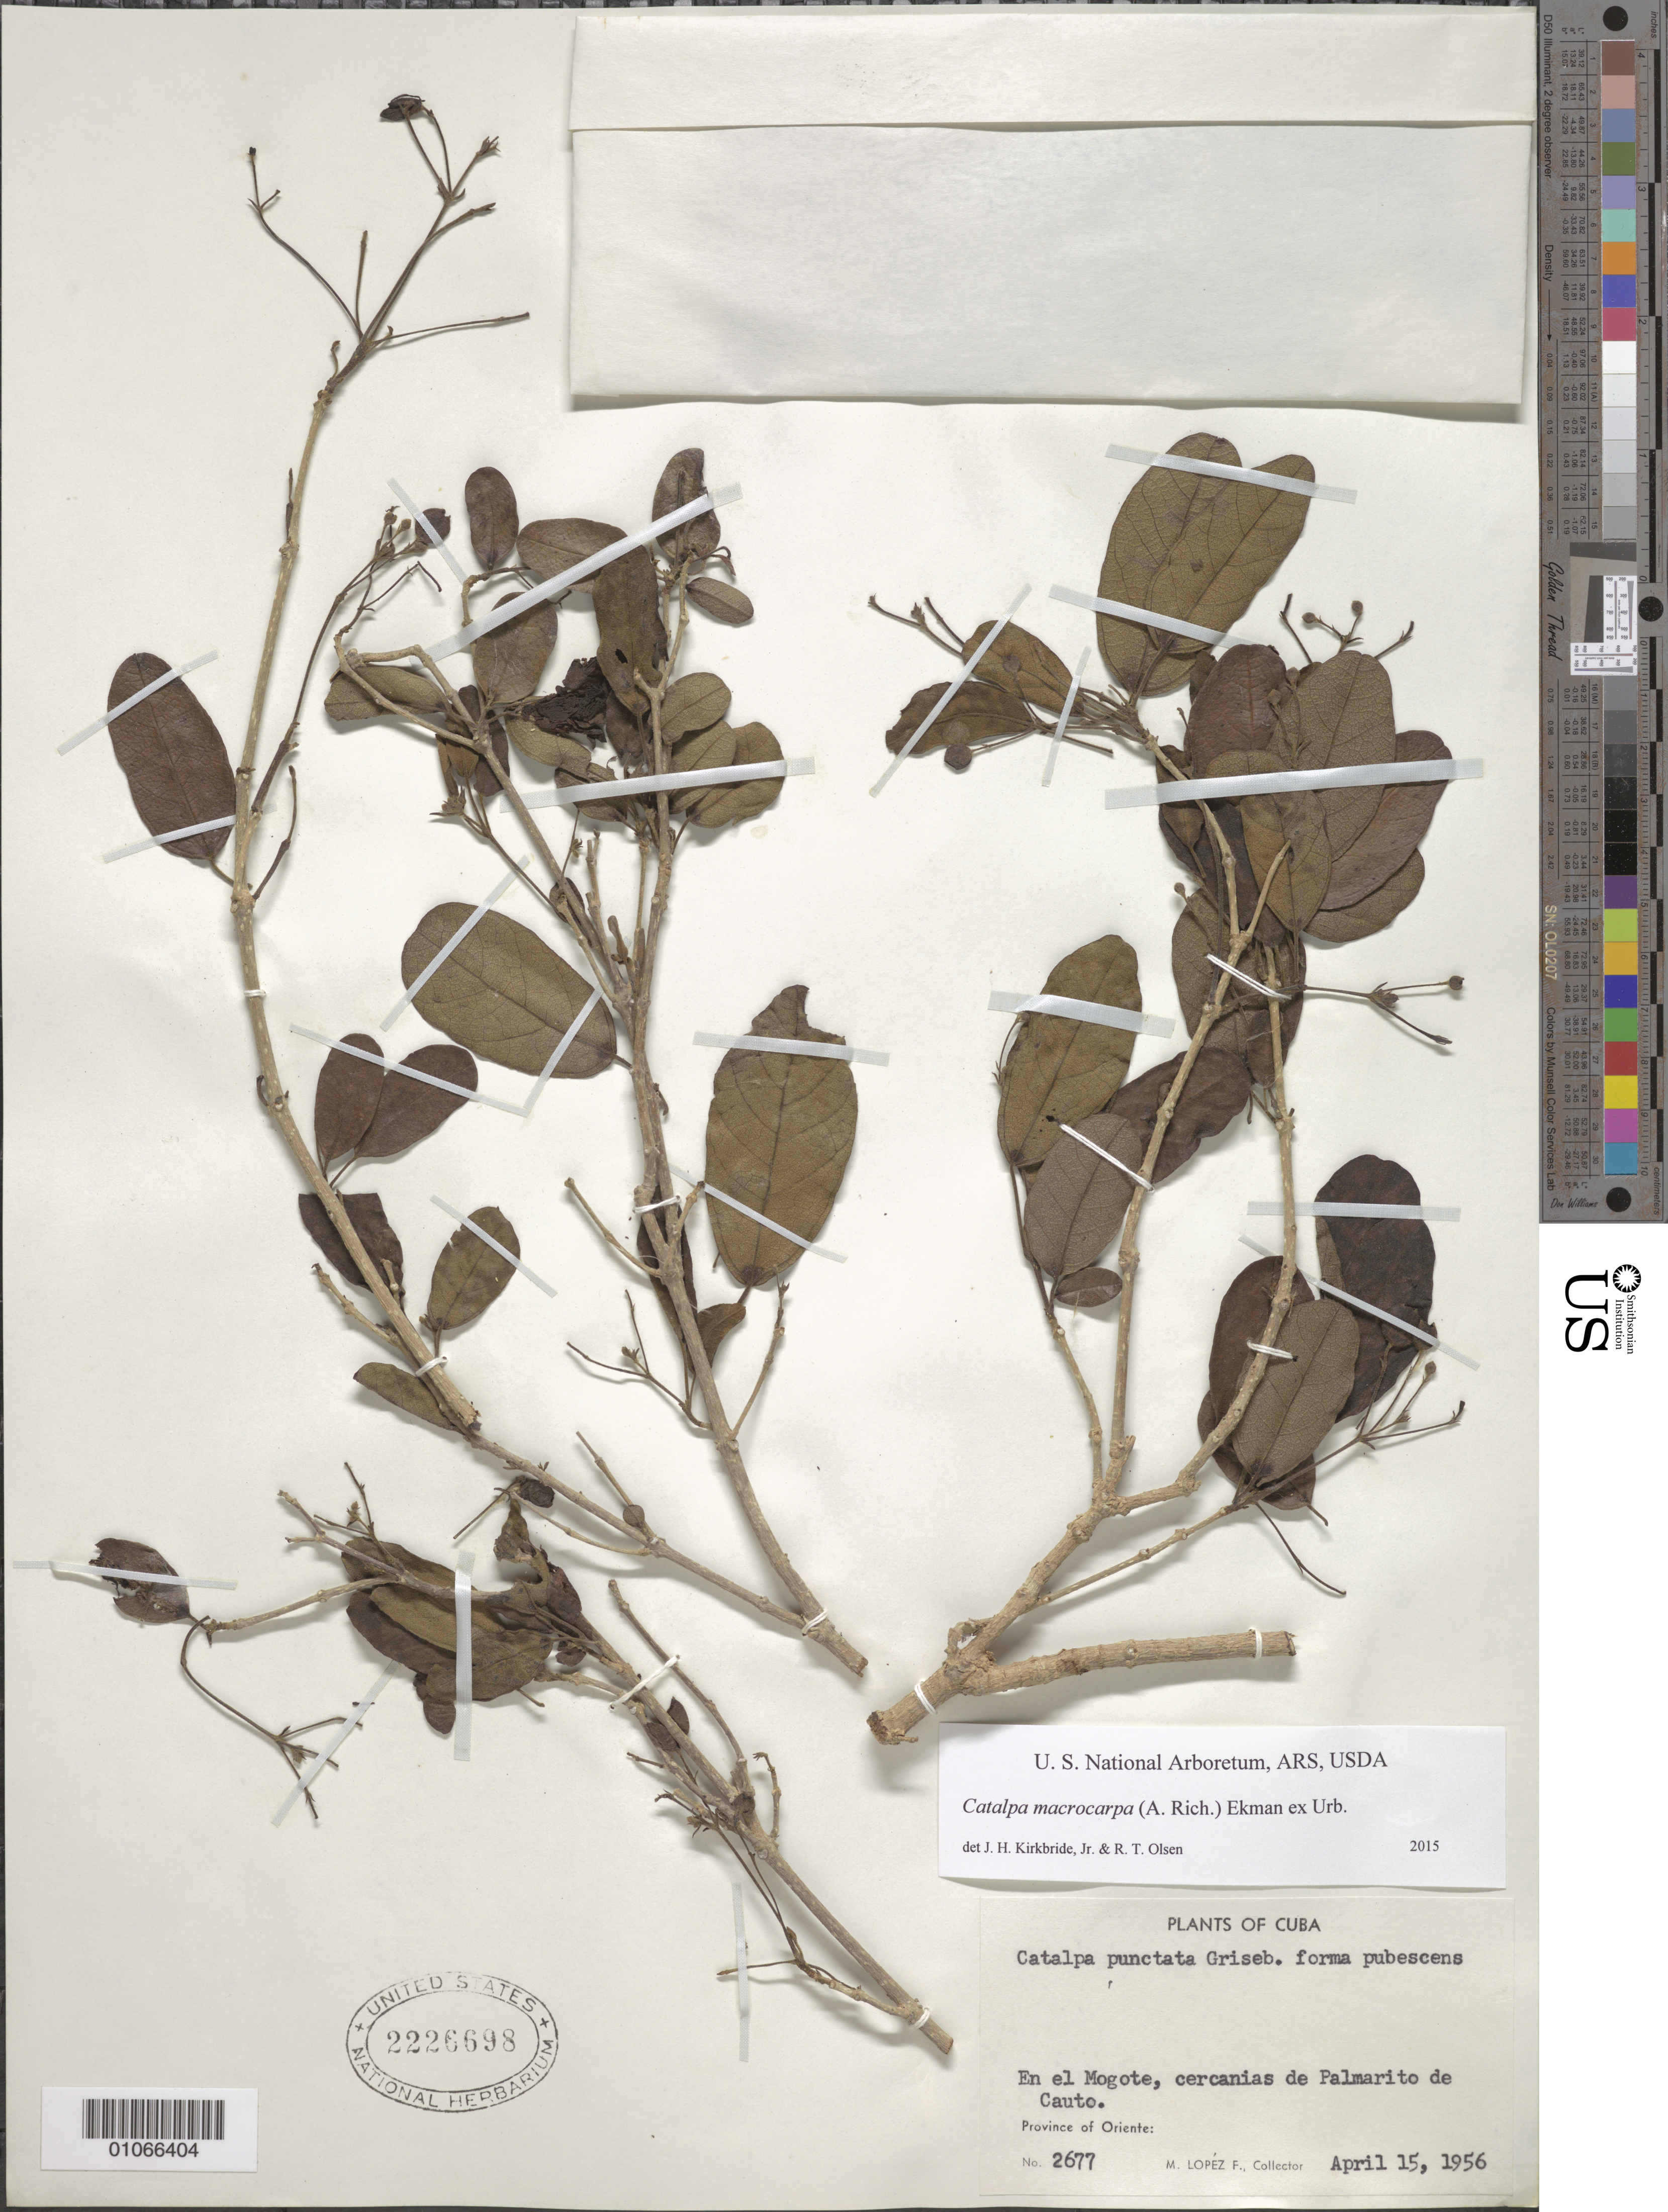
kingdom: Plantae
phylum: Tracheophyta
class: Magnoliopsida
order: Lamiales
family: Bignoniaceae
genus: Catalpa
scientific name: Catalpa punctata Griseb., nom. illeg.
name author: Griseb.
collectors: M. López Figueiras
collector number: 2677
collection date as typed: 15 Apr 1956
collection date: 1956-04-15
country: Cuba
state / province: Oriente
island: Cuba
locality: En el Mogote, cearby Palmarito de Cauto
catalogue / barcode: US 2226698